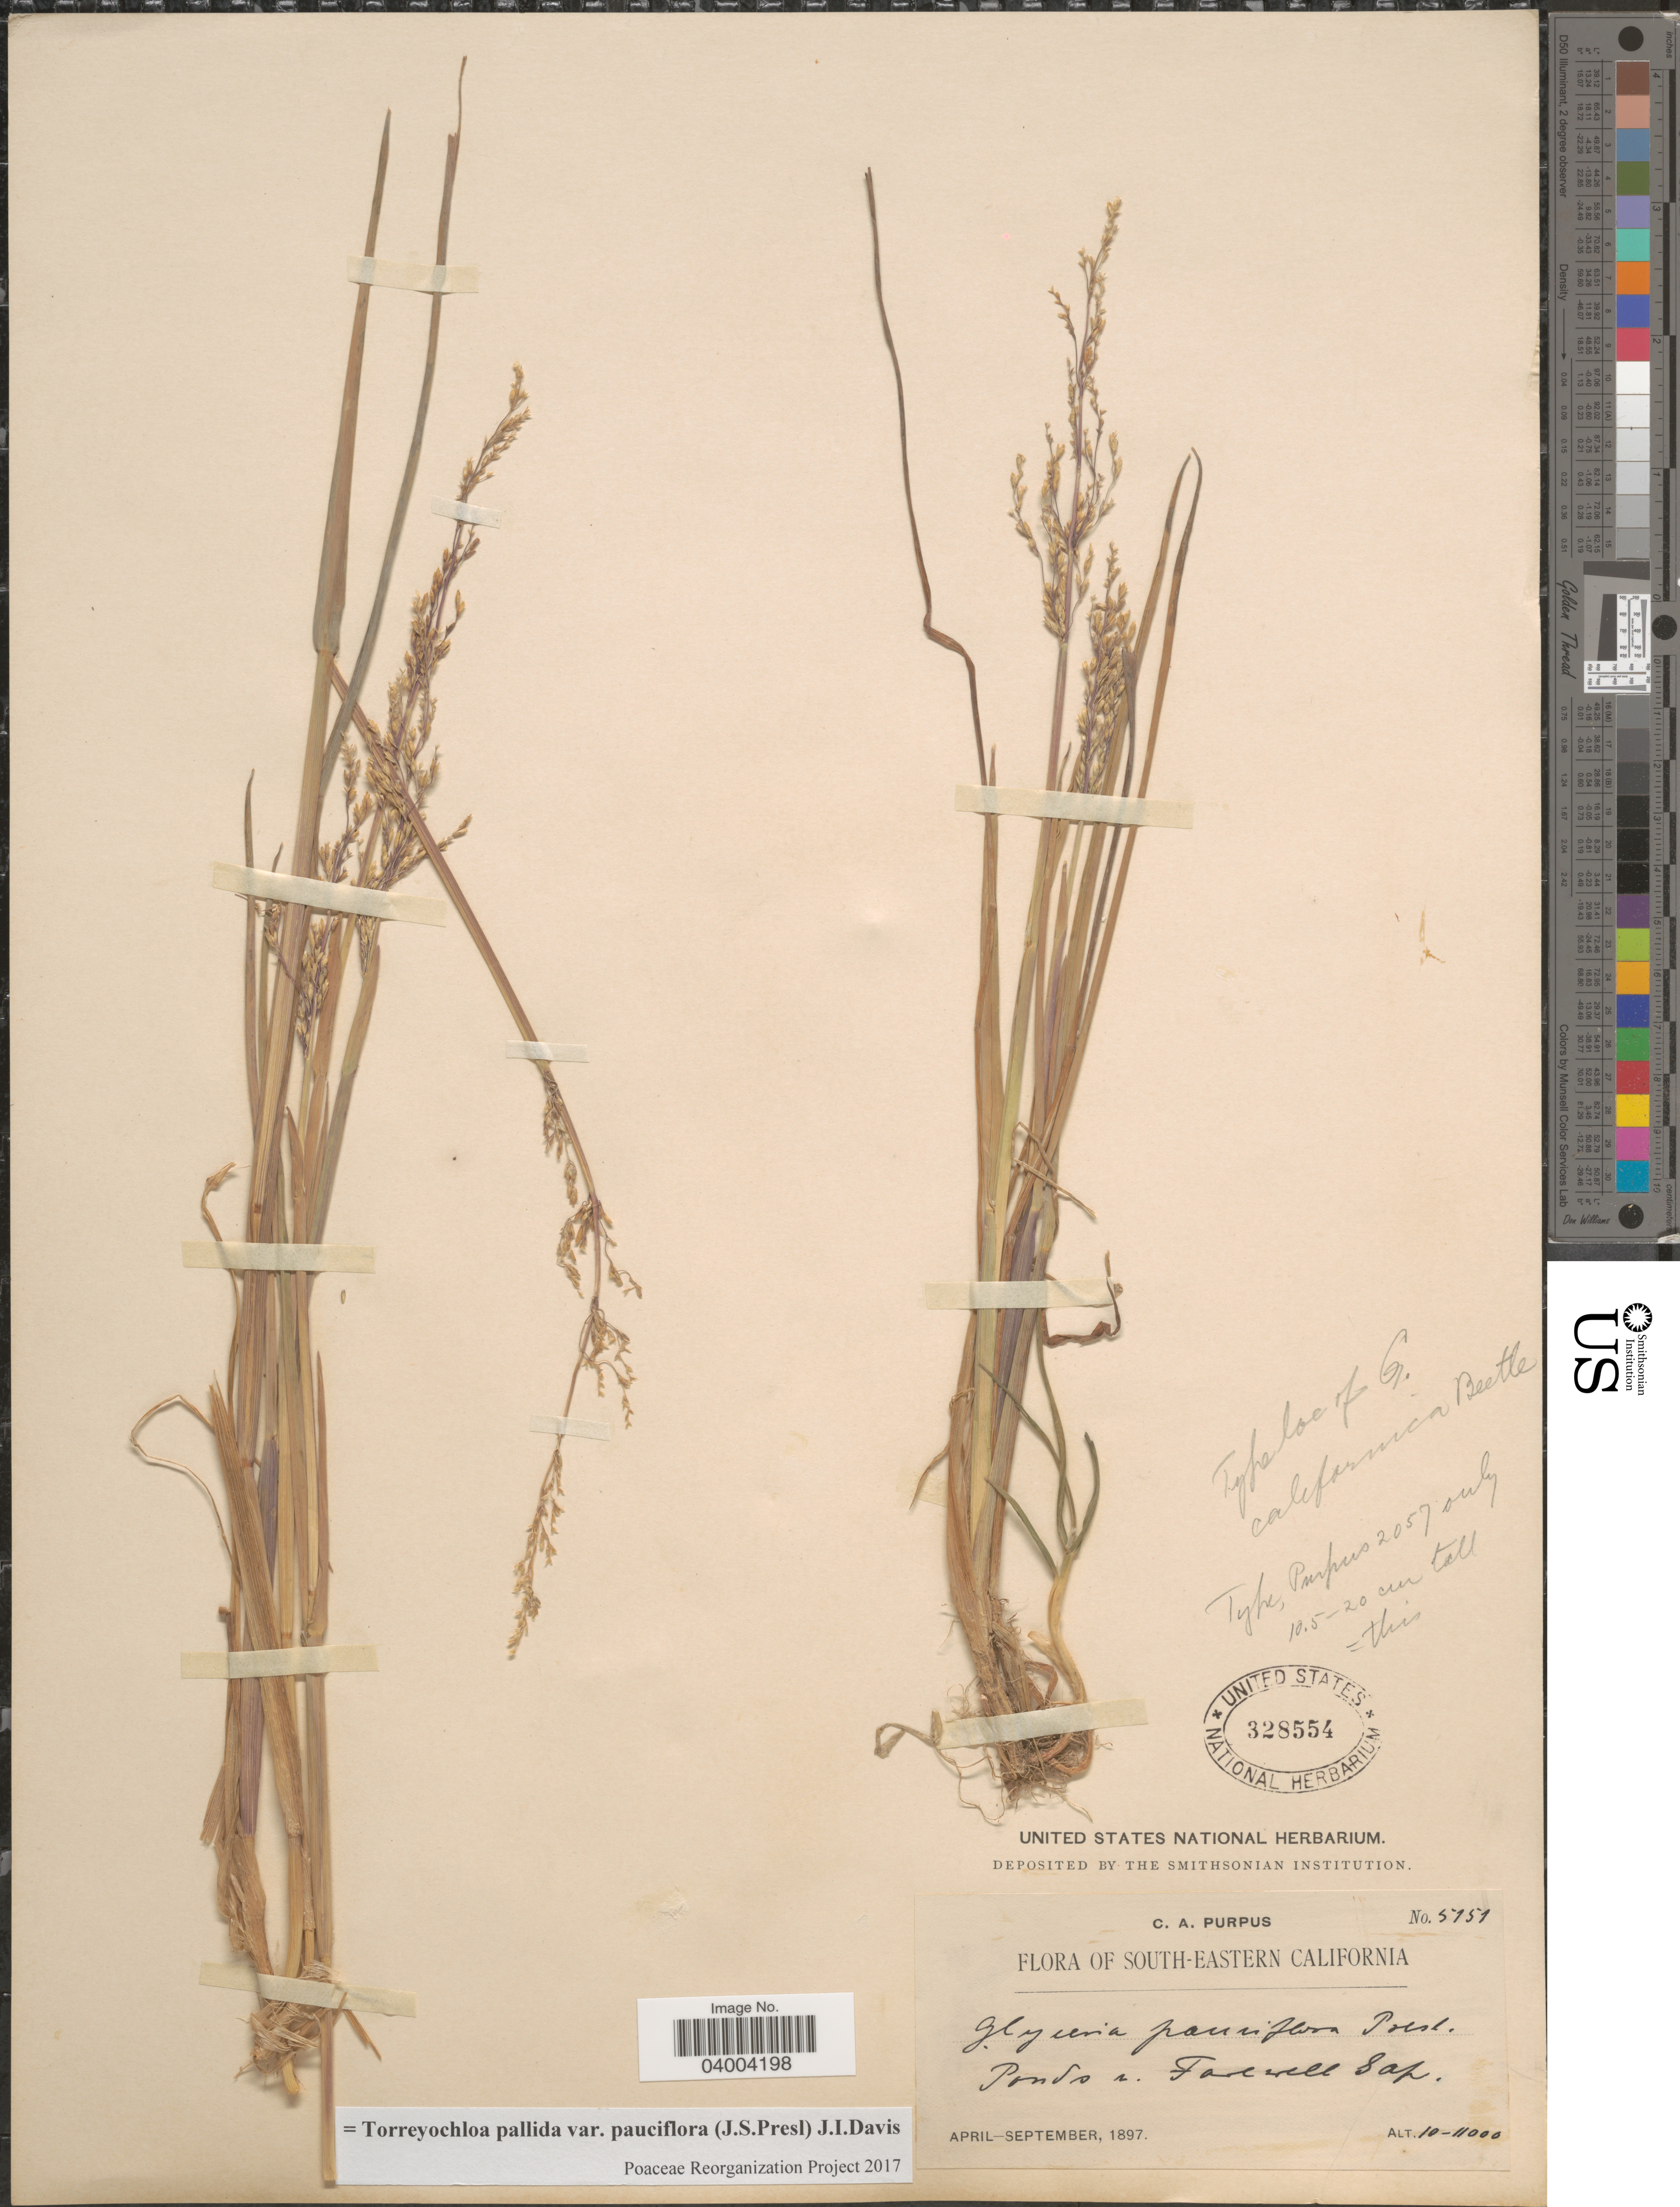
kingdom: Plantae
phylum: Tracheophyta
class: Liliopsida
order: Poales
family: Poaceae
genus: Torreyochloa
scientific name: Torreyochloa pallida var. pauciflora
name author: (J. Presl) J.I. Davis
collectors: C. A. Purpus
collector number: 5151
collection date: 1897-04/1897-09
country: United States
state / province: California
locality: South-Eastern California. Pondo n. Farewell Gap.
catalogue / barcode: US 328554